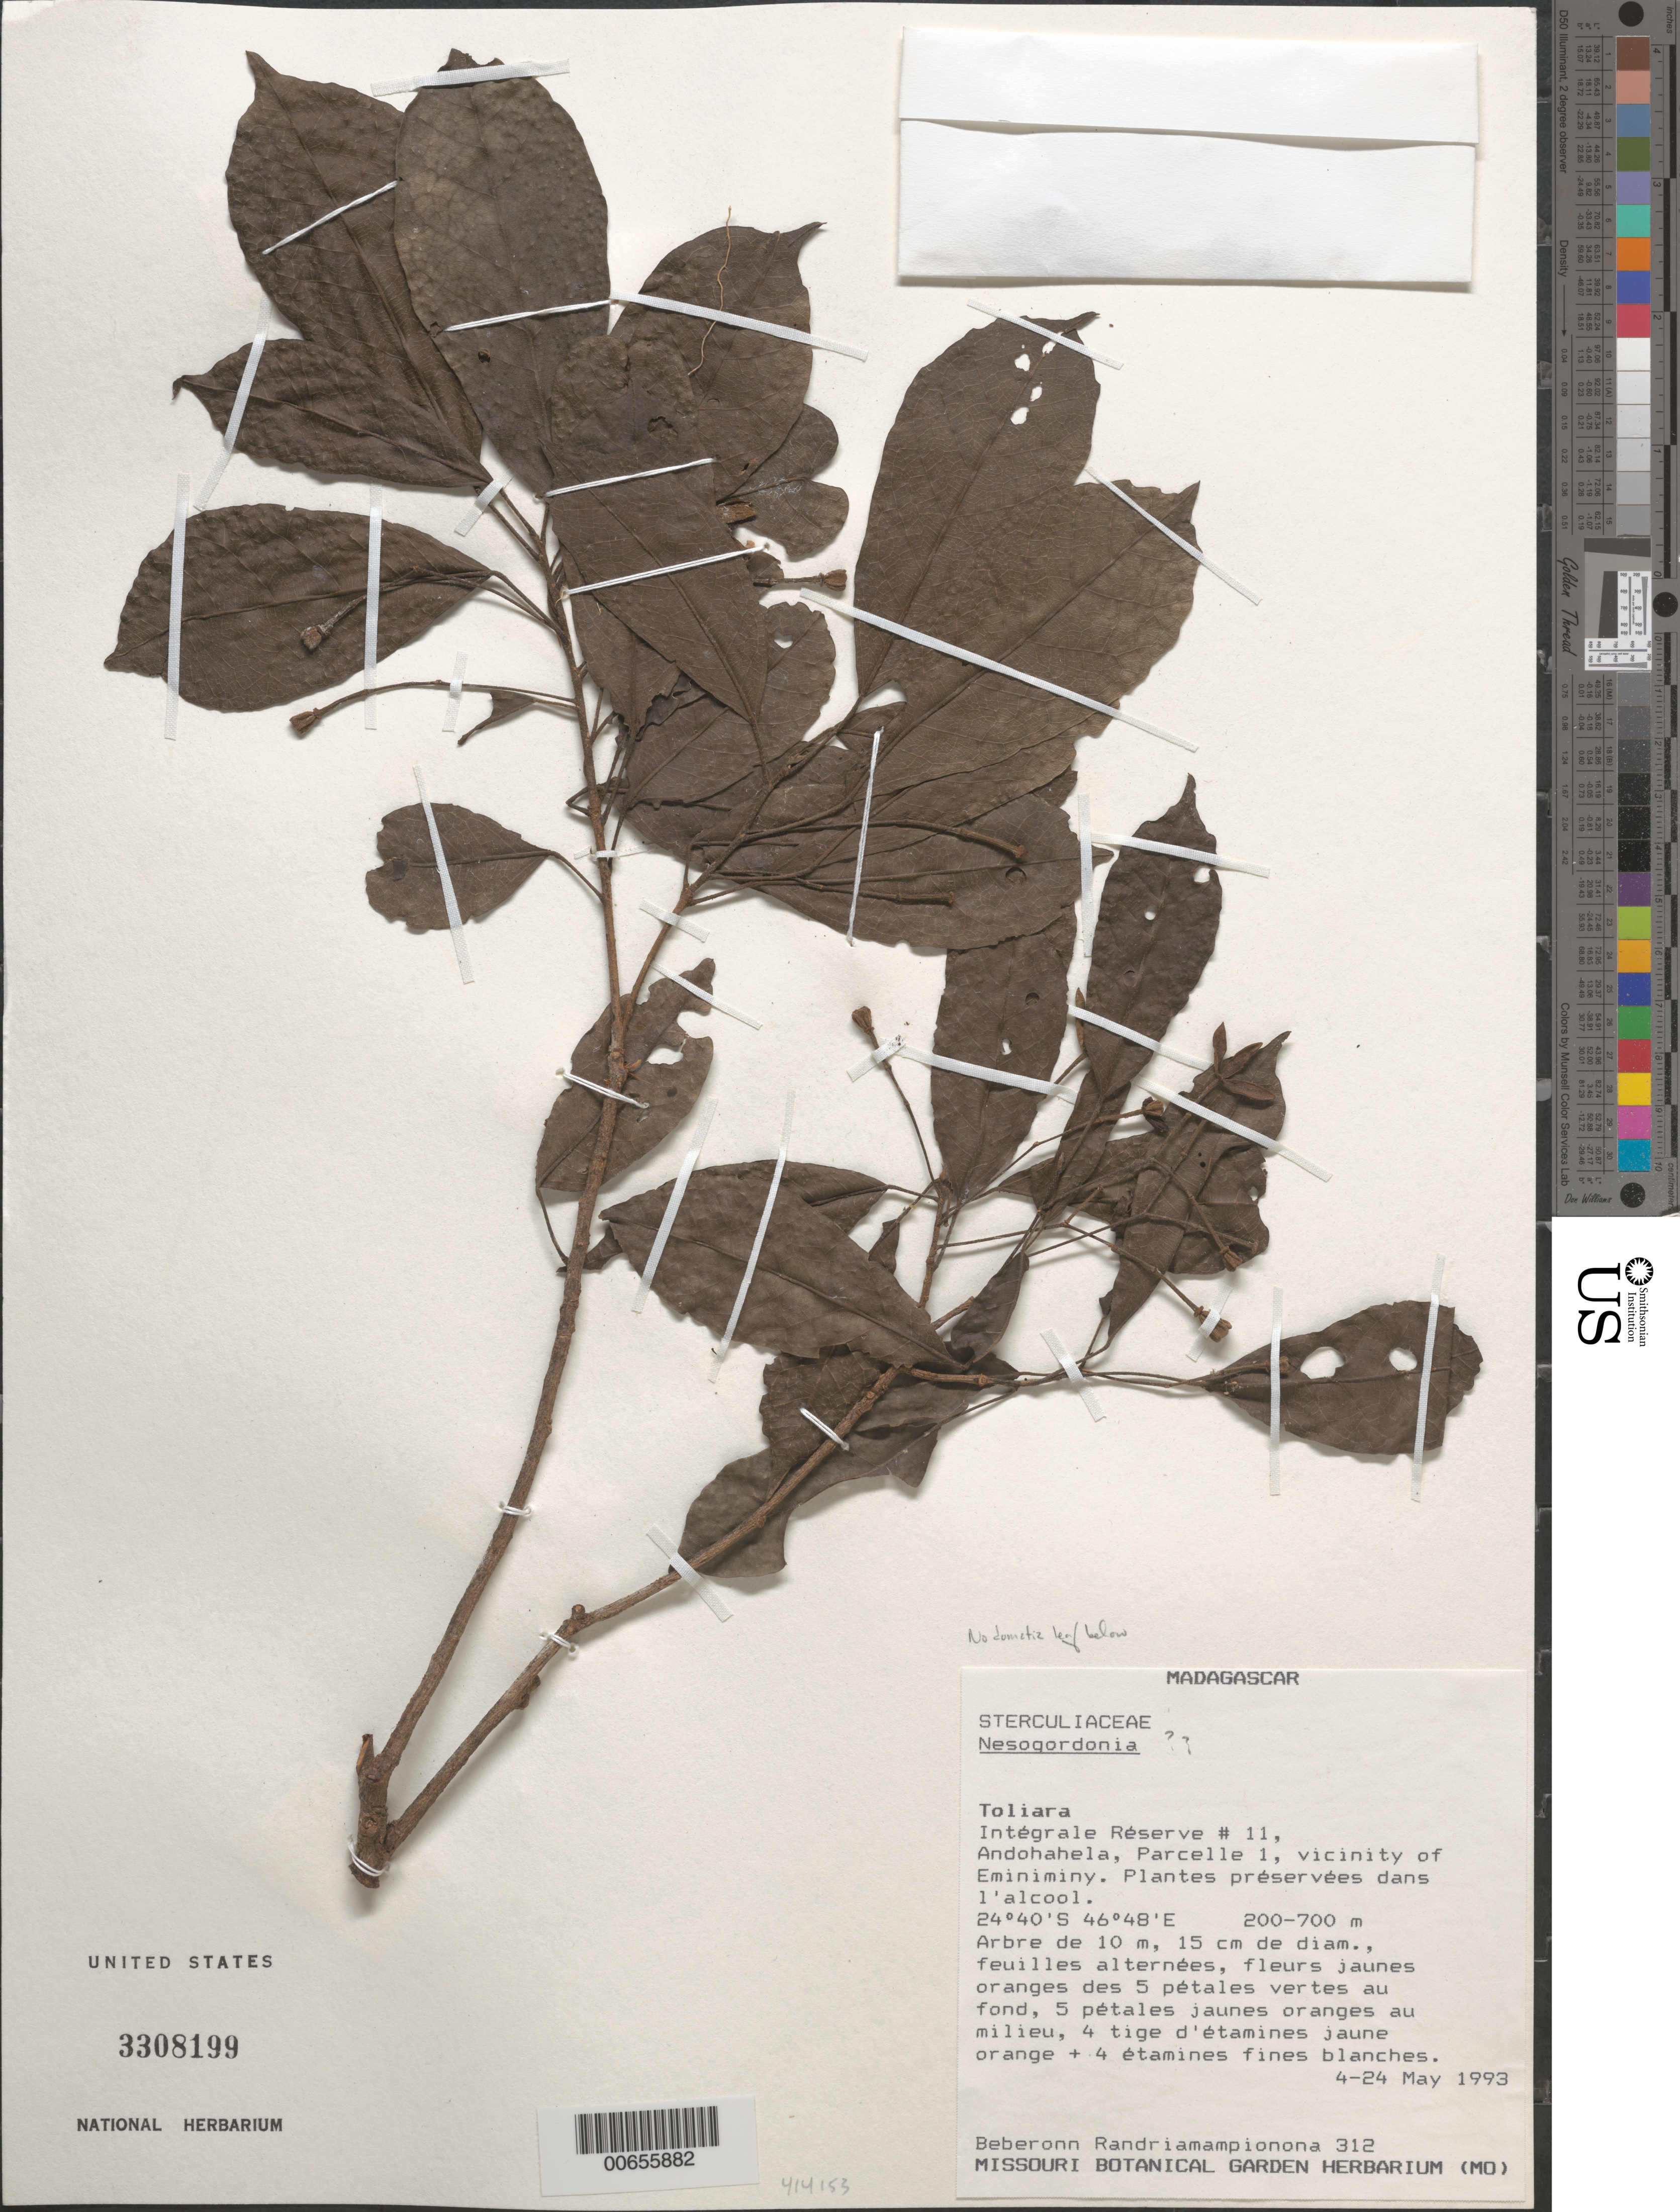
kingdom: Plantae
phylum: Tracheophyta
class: Magnoliopsida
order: Malvales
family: Malvaceae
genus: Nesogordonia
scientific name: Nesogordonia sp.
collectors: B. Randriamampionona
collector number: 312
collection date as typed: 04 May 1993 to 24 May 1993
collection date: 1993-05-04/1993-05-24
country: Madagascar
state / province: Anosy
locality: Intégrale Réserve # 11, Andohahela, Parcelle 1, vicinity of Eminiminy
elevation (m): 200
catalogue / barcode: US 3308199